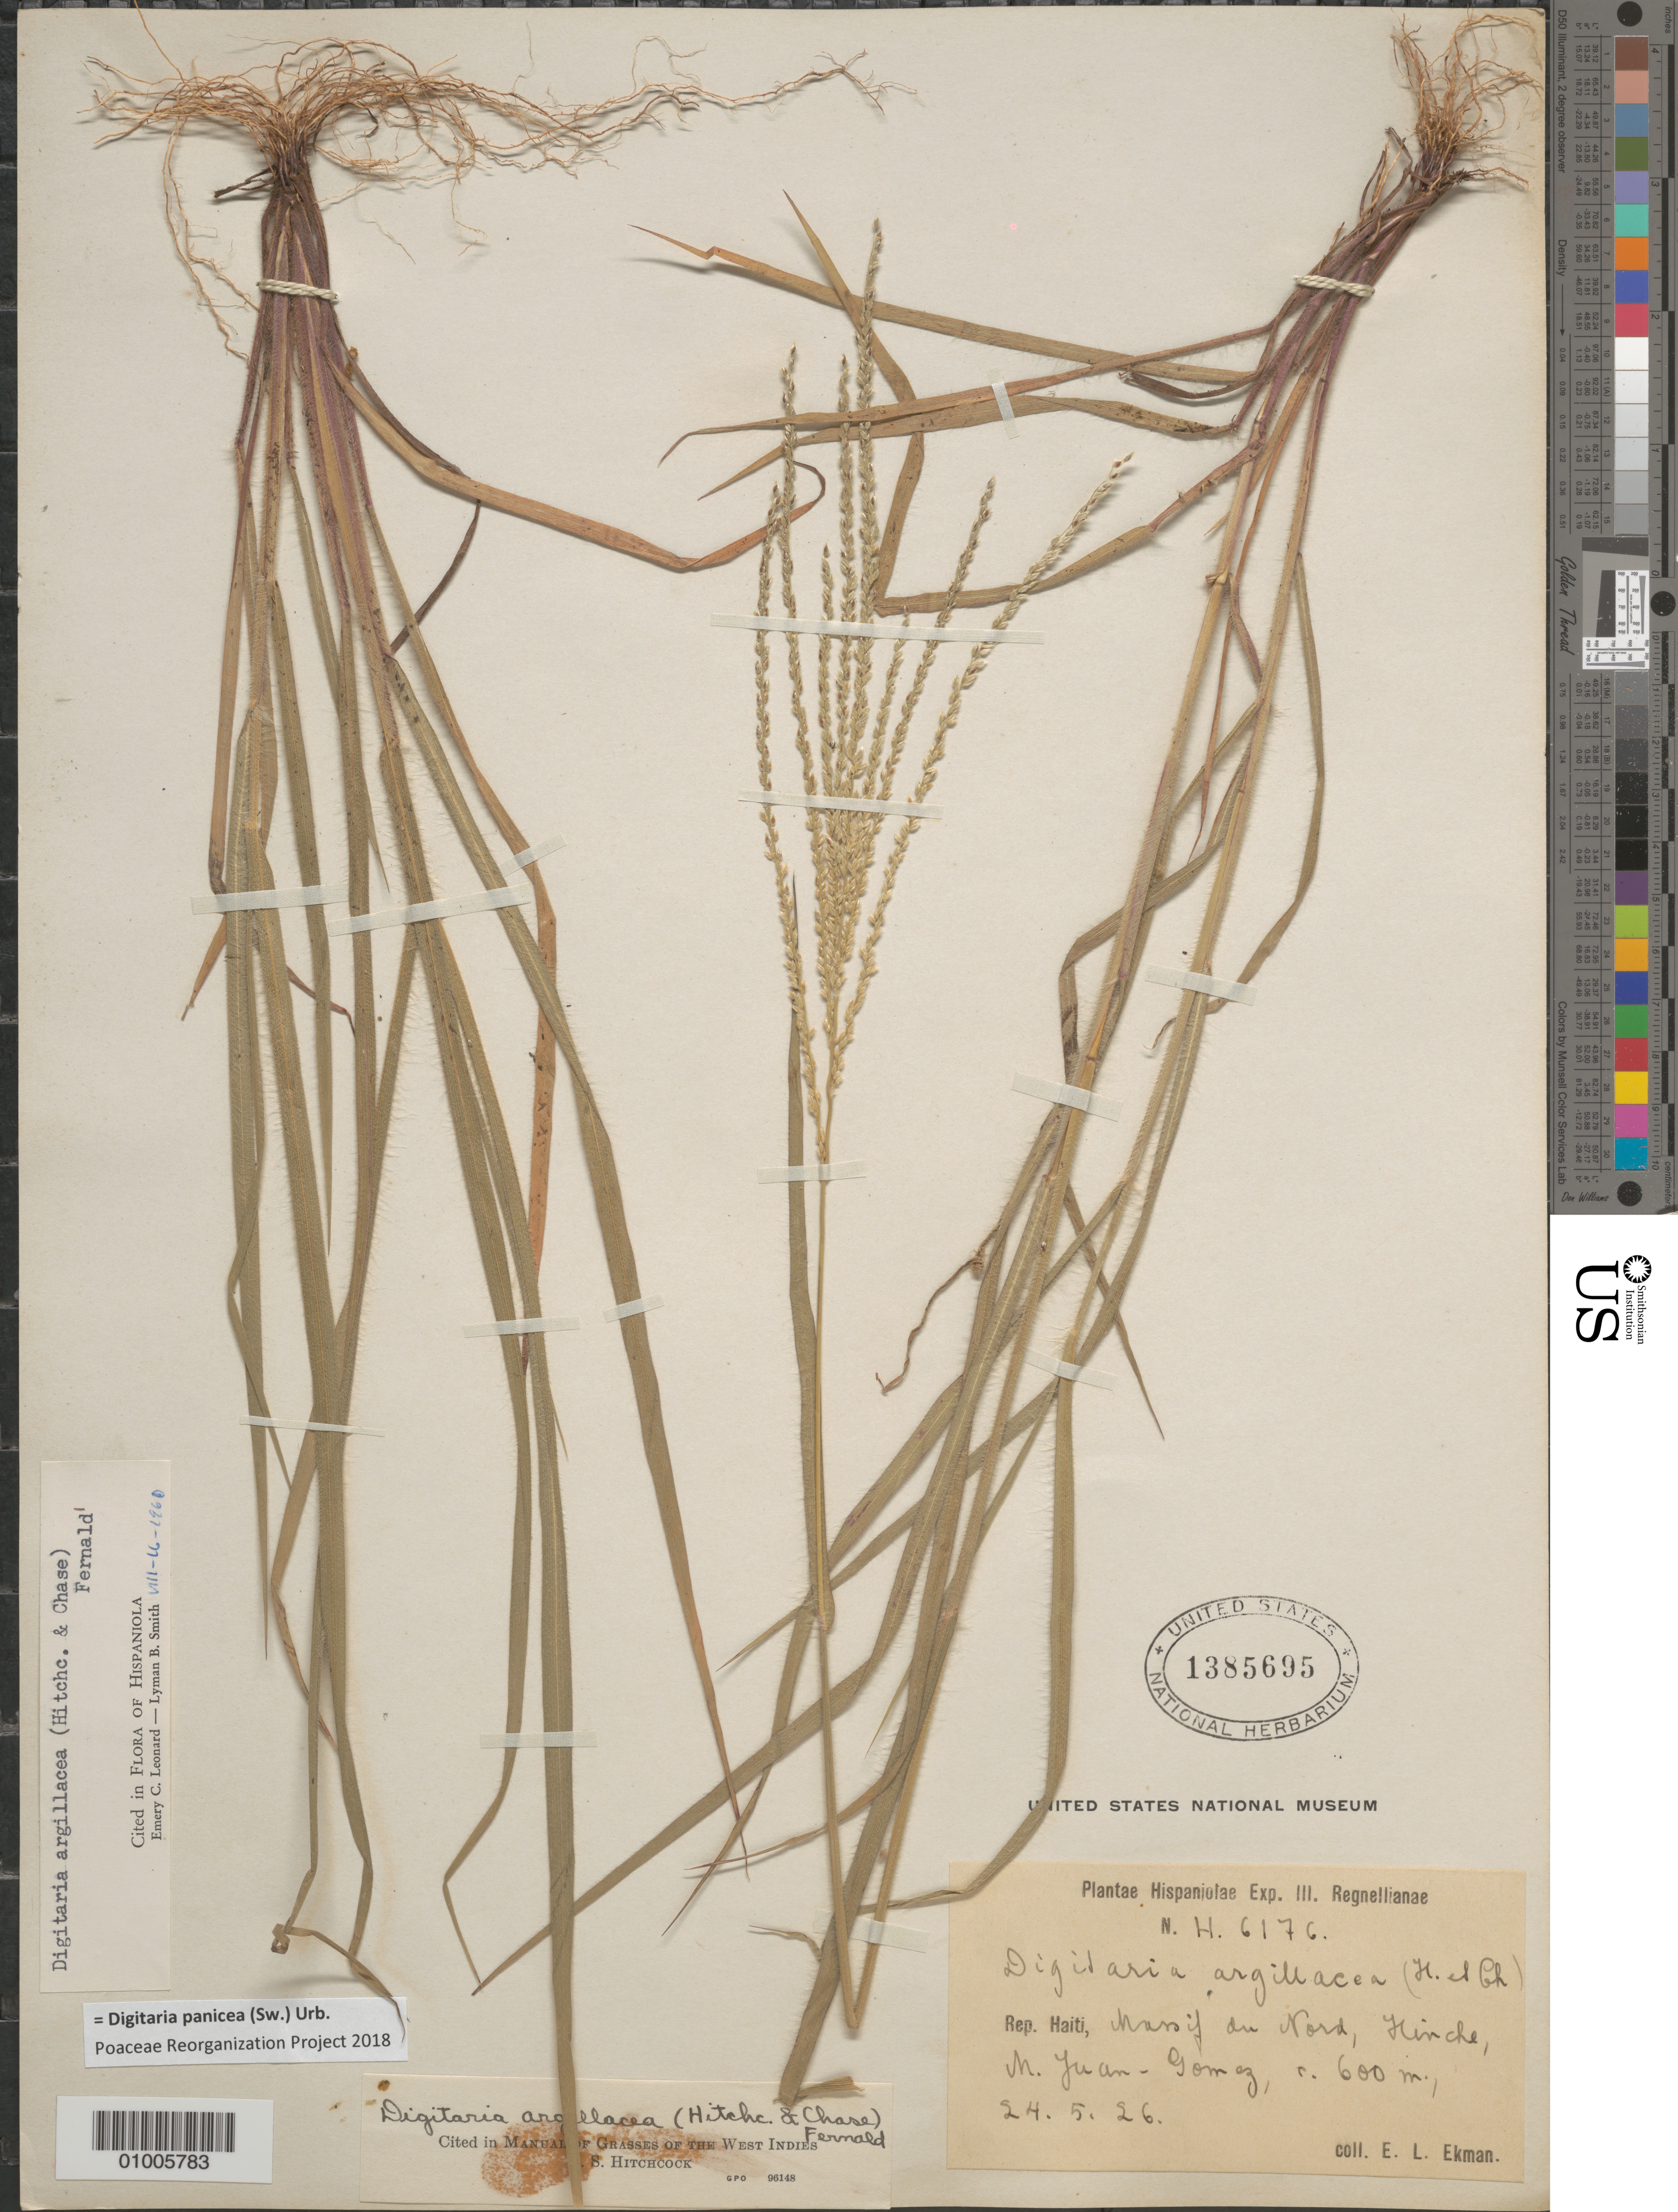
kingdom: Plantae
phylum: Tracheophyta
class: Liliopsida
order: Poales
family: Poaceae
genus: Digitaria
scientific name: Digitaria panicea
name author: (Sw.) Urb.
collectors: E. L. Ekman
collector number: H 6176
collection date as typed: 24 May 1926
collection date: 1926-05-24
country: Haiti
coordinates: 0 N, 0 E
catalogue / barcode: US 1385695